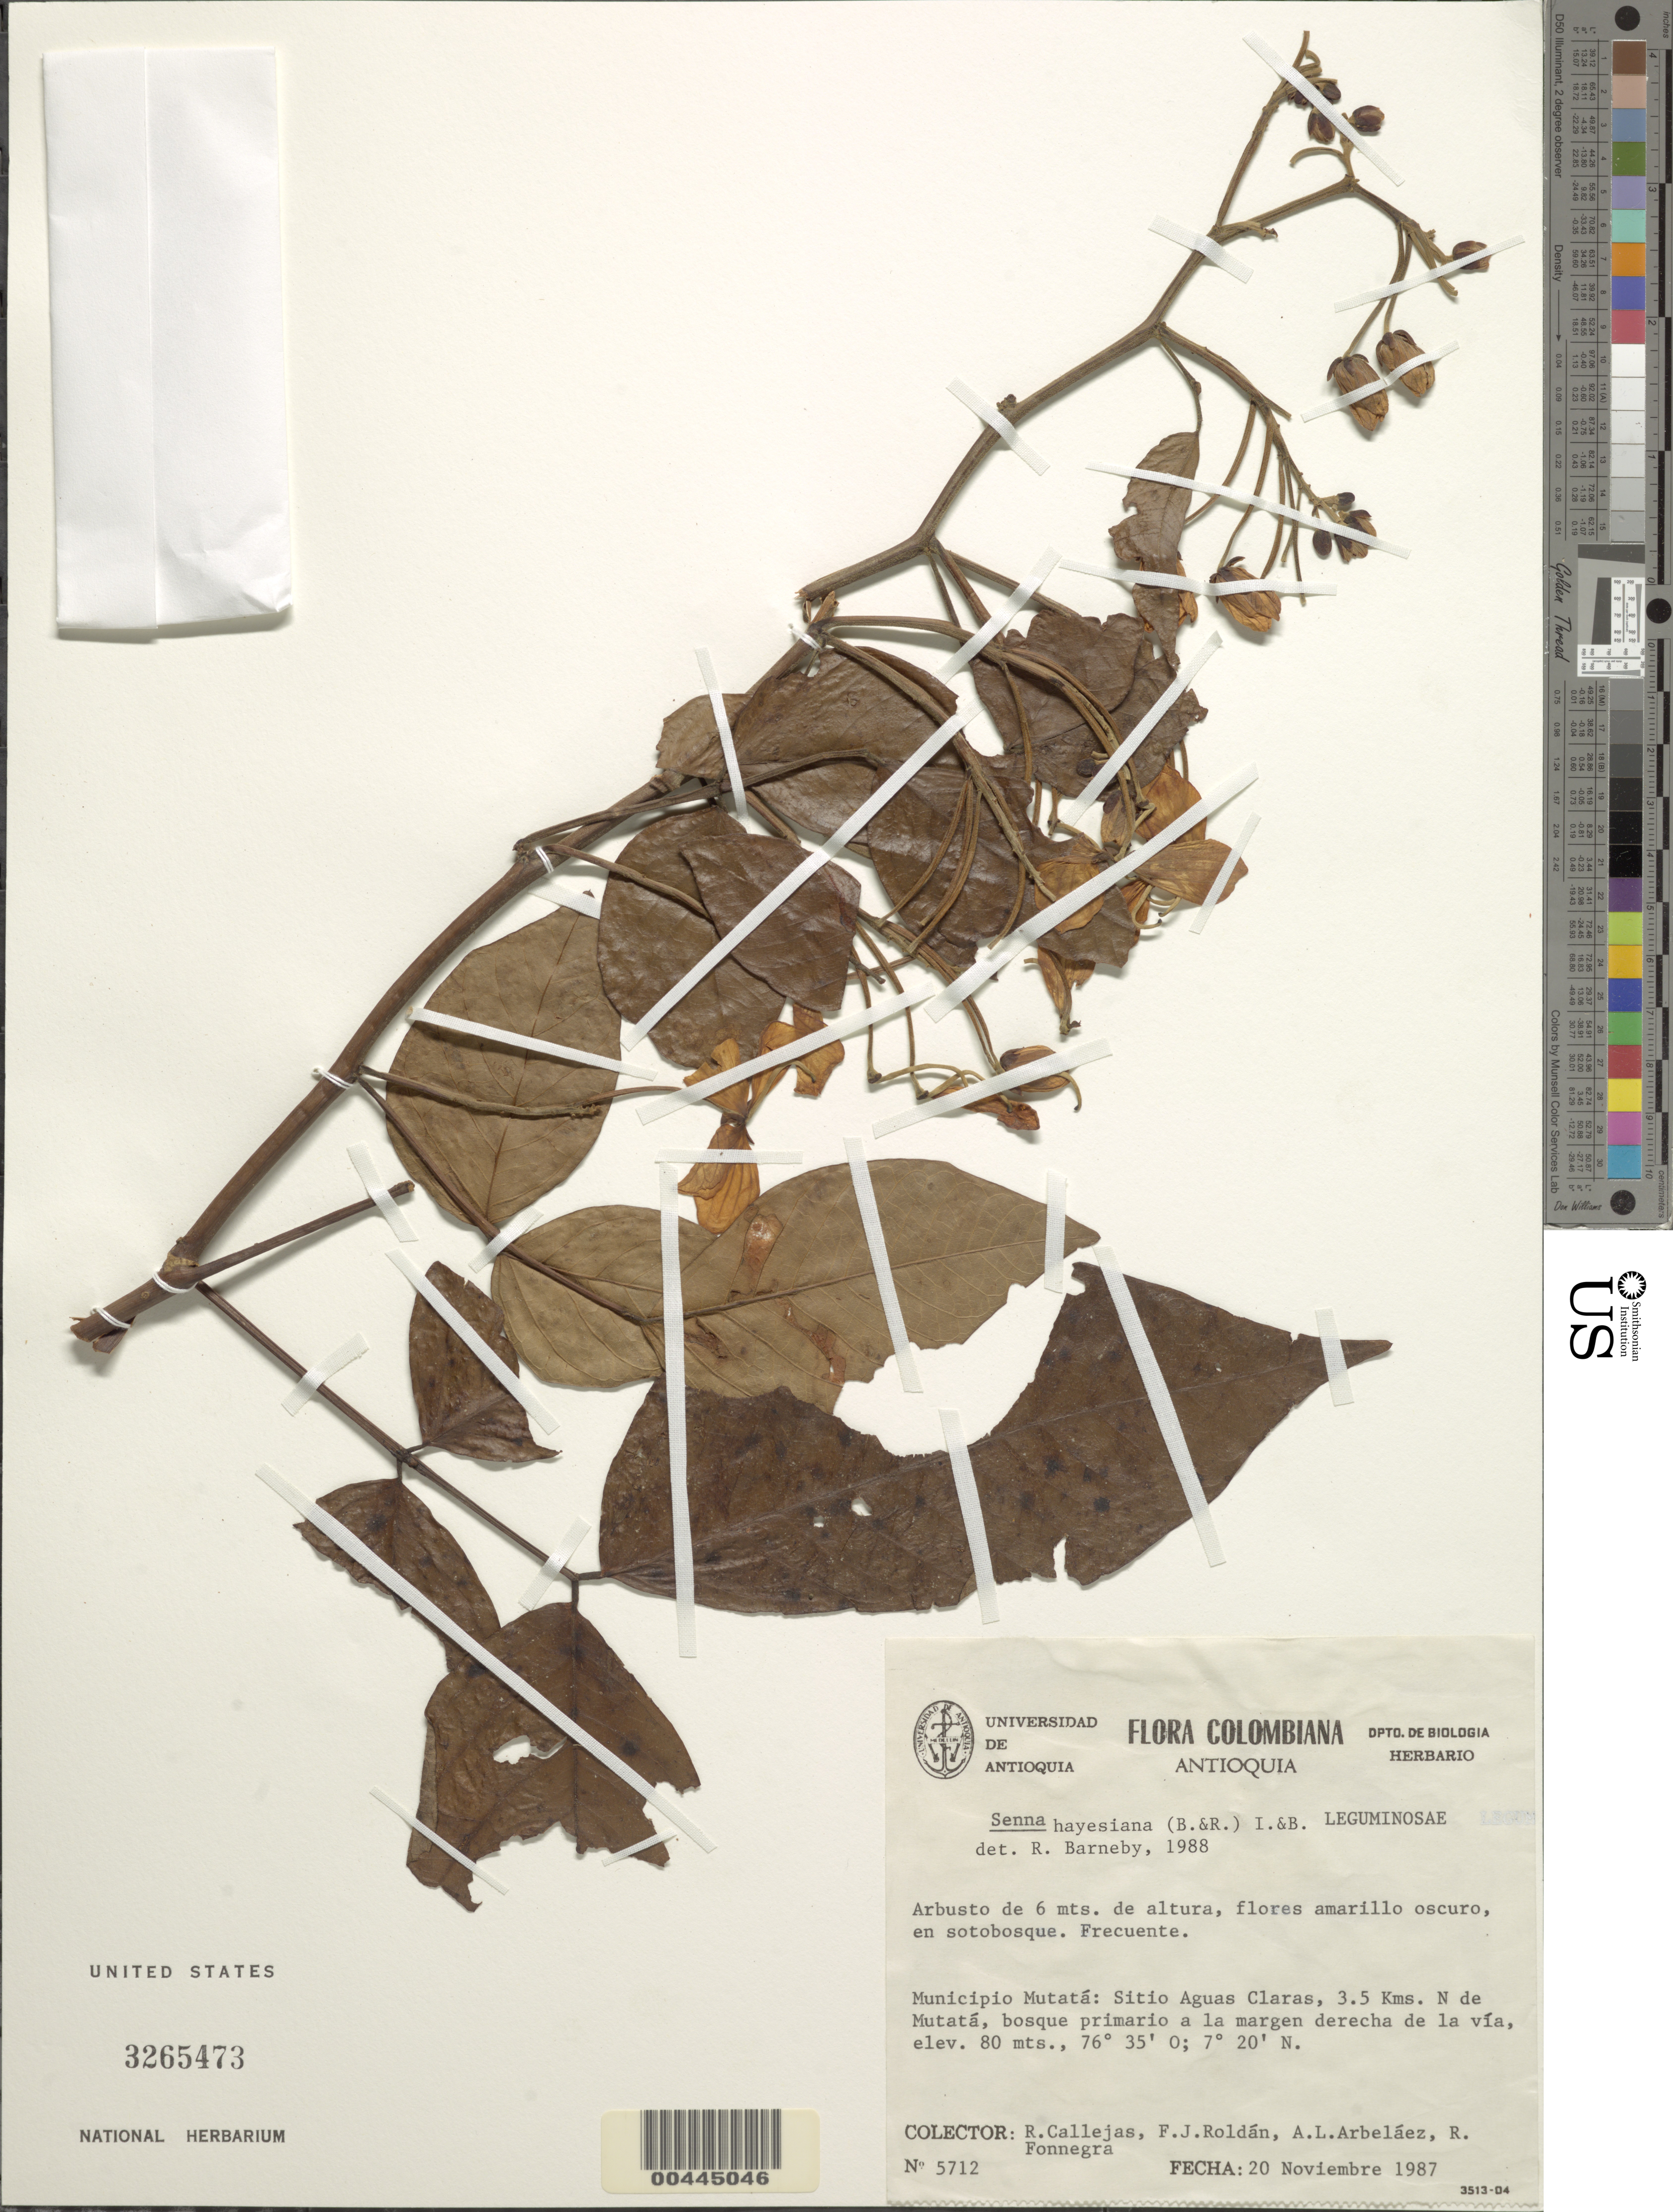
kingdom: Plantae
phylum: Tracheophyta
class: Magnoliopsida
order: Fabales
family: Fabaceae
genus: Senna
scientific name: Senna hayesiana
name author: (Britton & Rose) H.S. Irwin & Barneby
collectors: R. Callejas, F. J. Roldán, A. L. Arbelaez & R. Fonnegra G.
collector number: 5712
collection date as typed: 20 Nov 1987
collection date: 1987-11-20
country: Colombia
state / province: Antioquia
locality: Mutata, Sitio Aguas Claras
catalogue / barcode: US 3265473